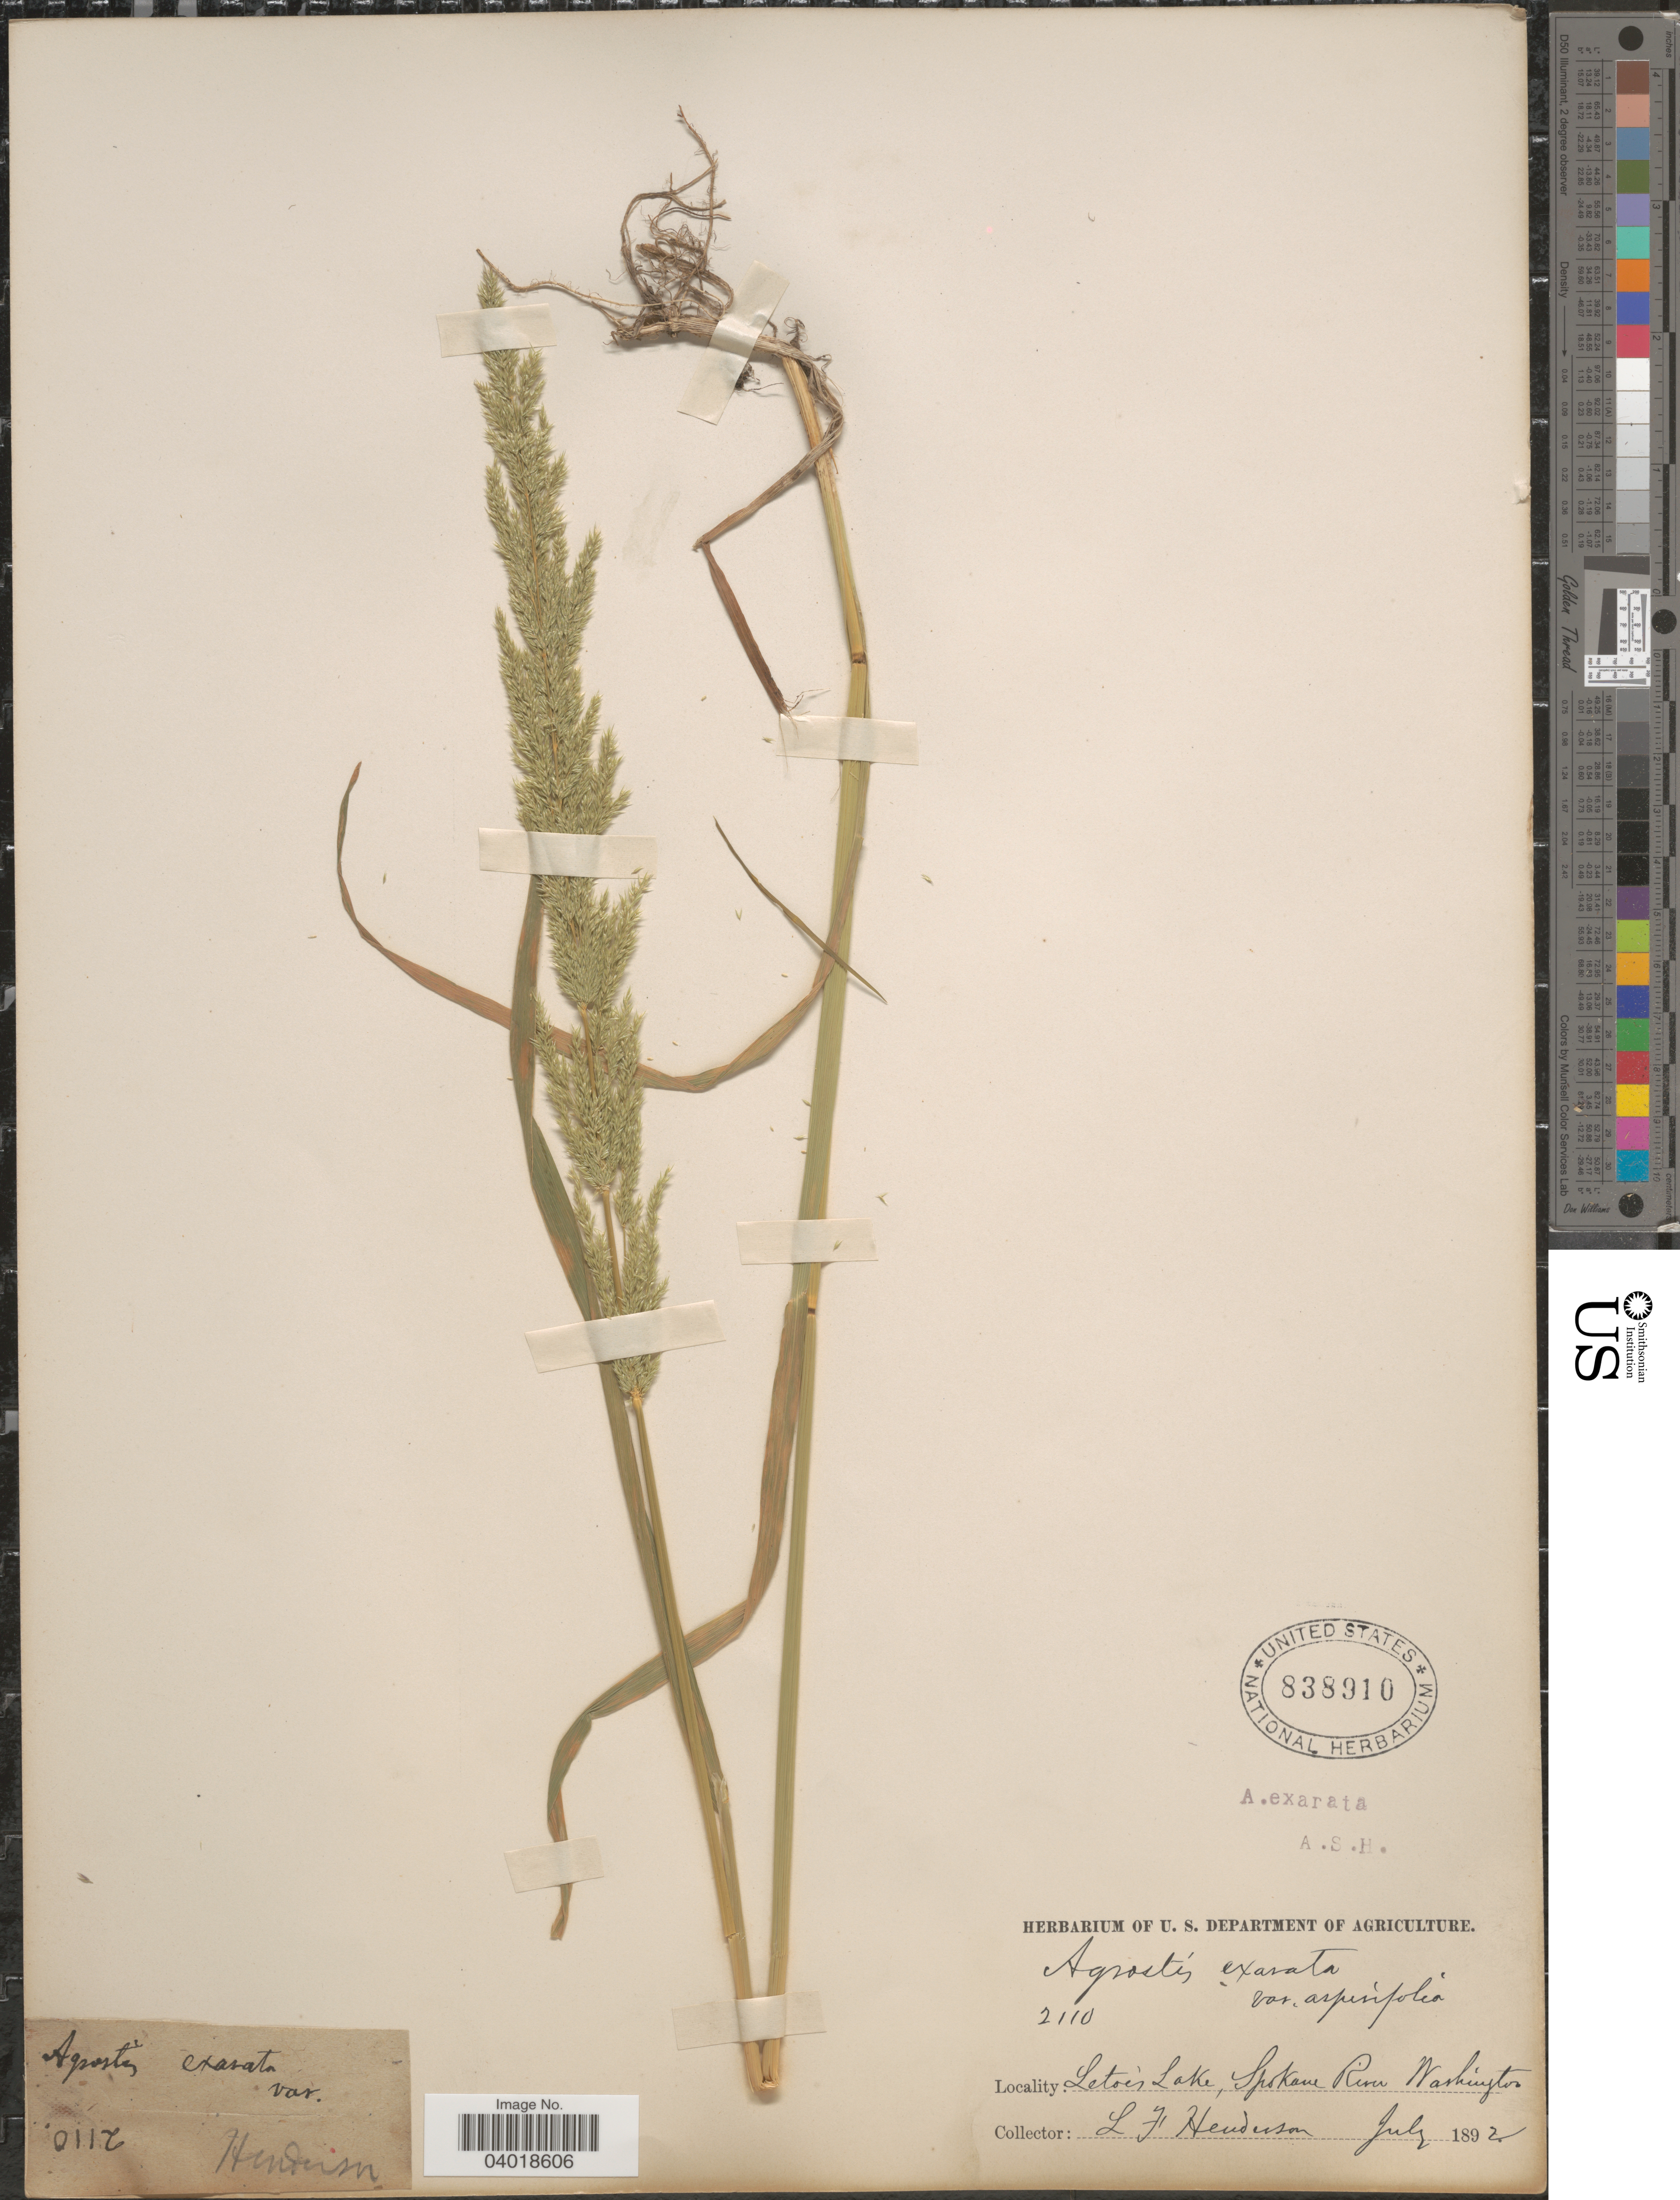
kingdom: Plantae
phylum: Tracheophyta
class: Liliopsida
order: Poales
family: Poaceae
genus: Agrostis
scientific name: Agrostis exarata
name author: Trin.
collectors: L. Henderson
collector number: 2110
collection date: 1892-07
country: United States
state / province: Washington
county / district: Spokane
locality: Letoe's Lake, Spokane River.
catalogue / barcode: US 838910